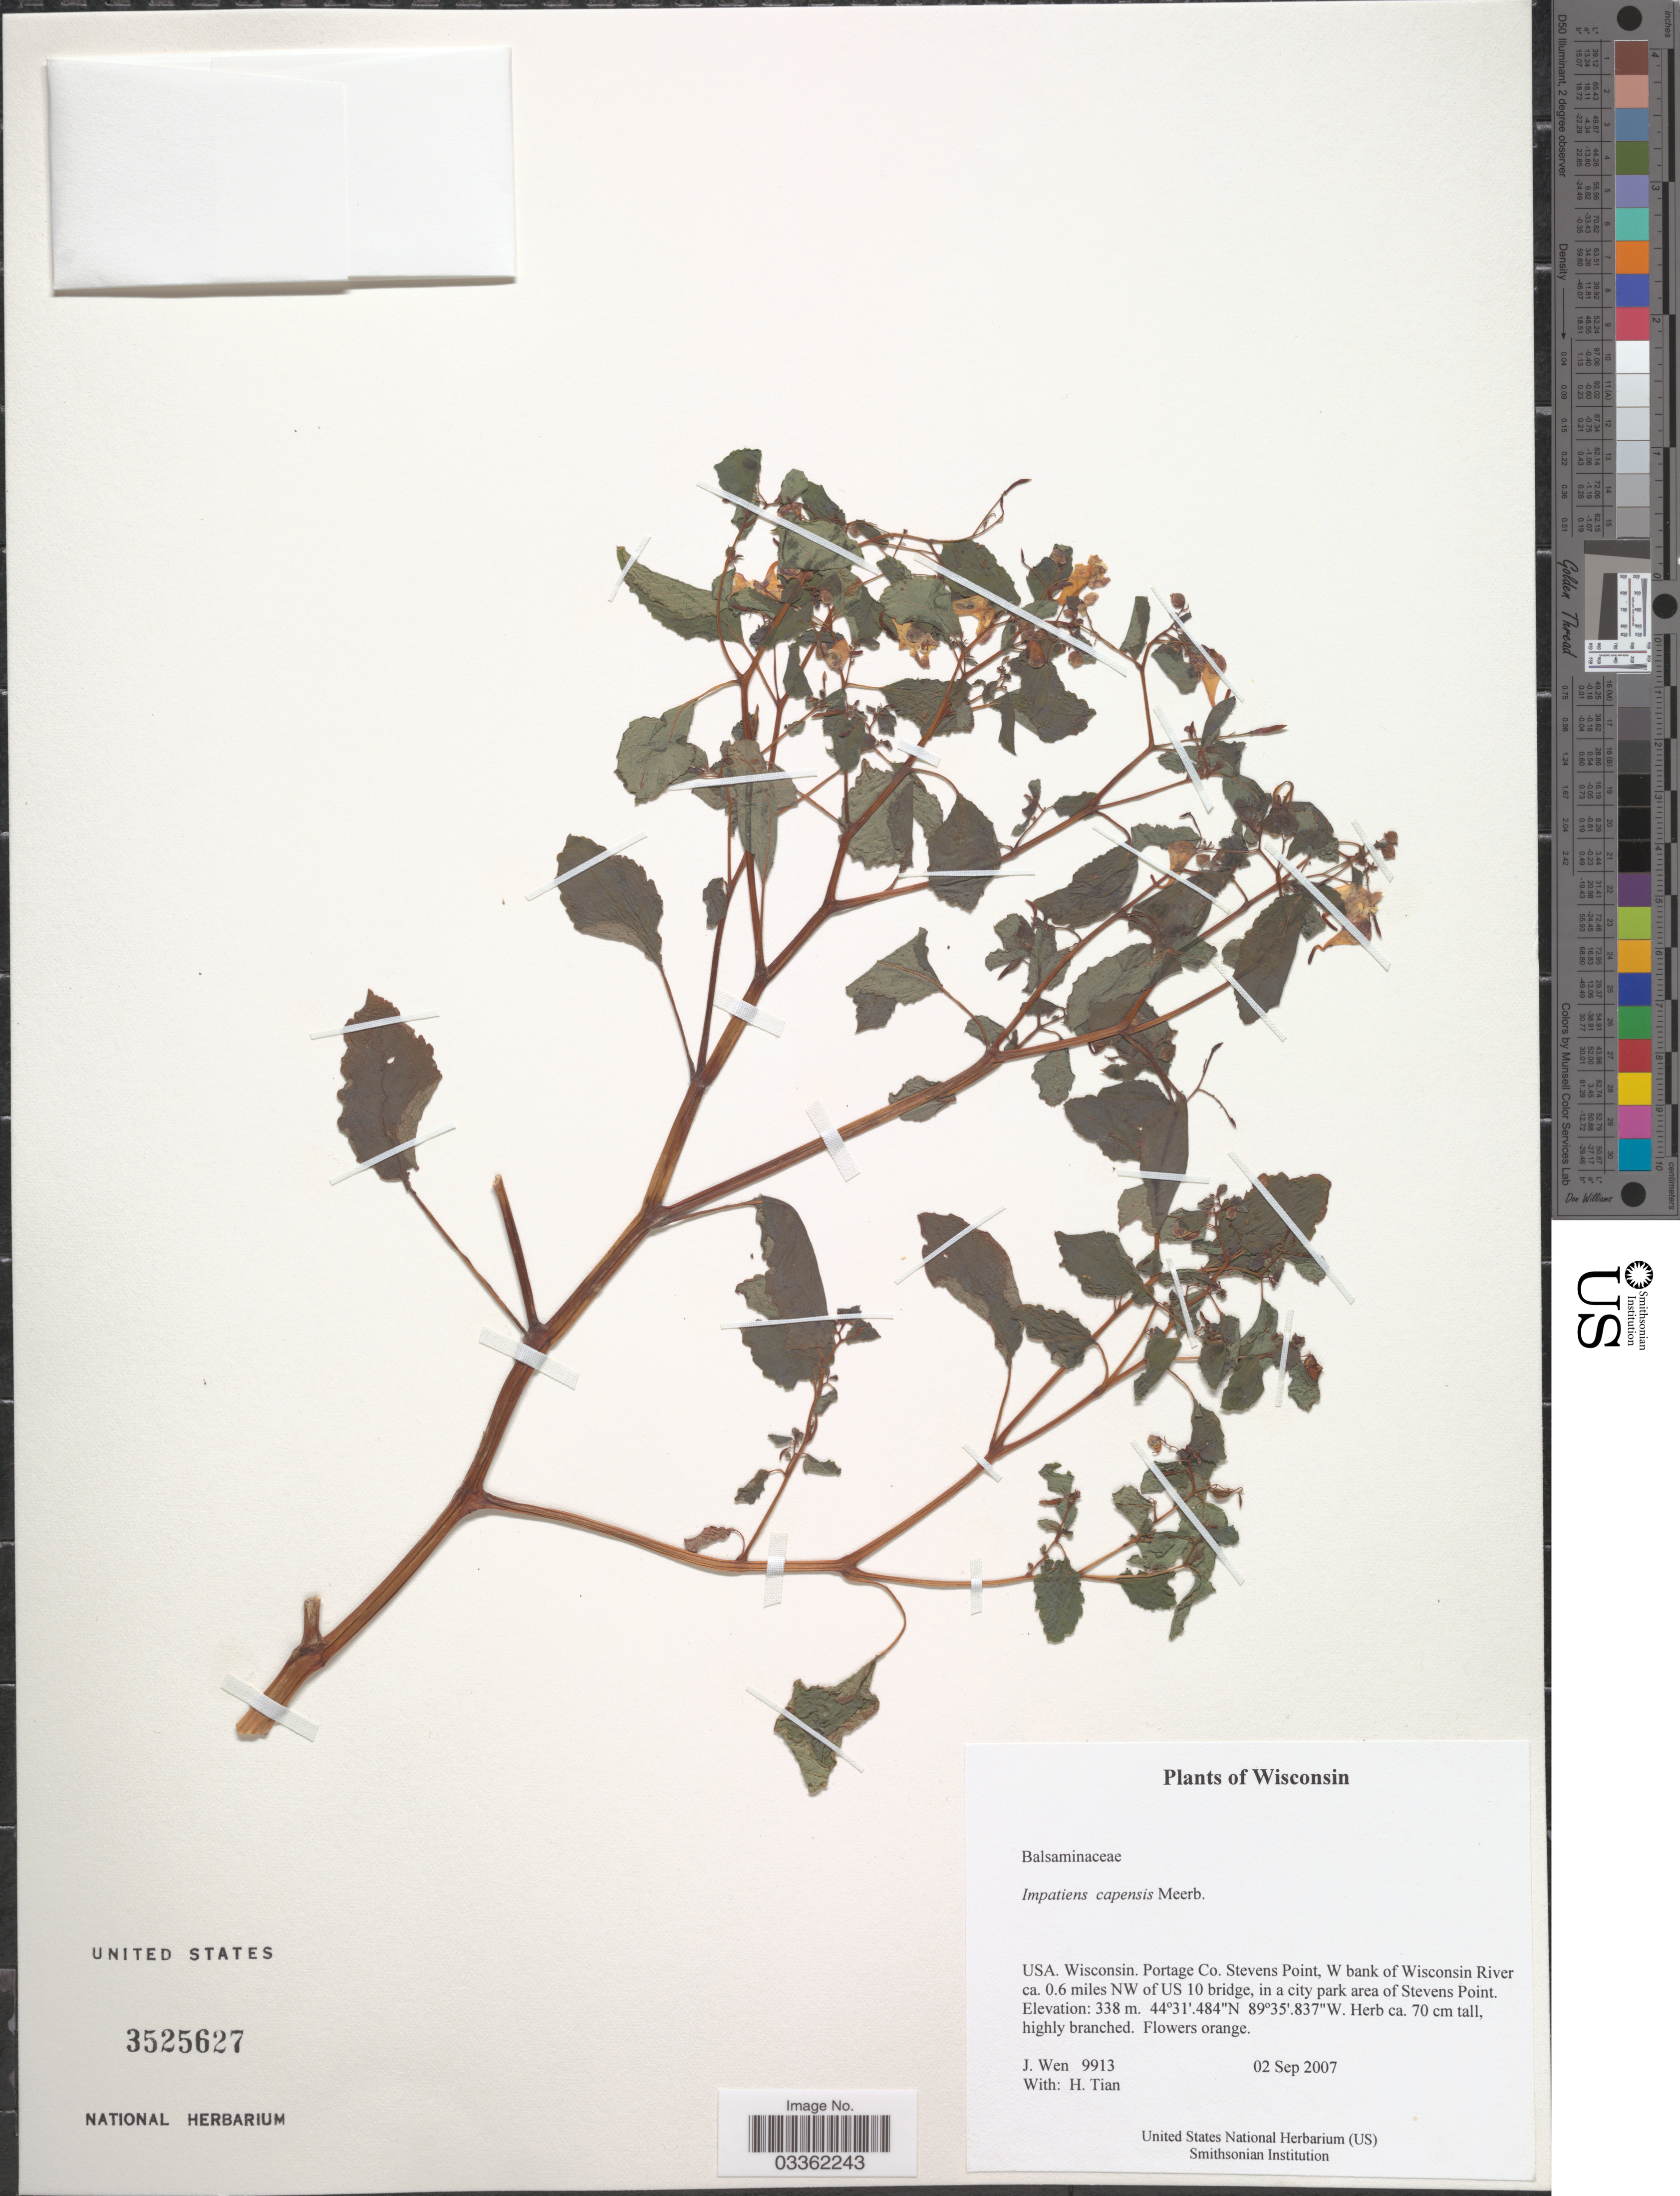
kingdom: Plantae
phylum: Tracheophyta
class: Magnoliopsida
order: Ericales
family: Balsaminaceae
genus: Impatiens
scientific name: Impatiens capensis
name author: Meerb.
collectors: J. Wen & H. Tian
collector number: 9913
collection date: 2007-09-02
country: United States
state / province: Wisconsin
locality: Portage Co. Stevens Point, W bank of Wisconsin River ca. 0.6 miles NW of US 10 bridge, in a city park area of Stevens Point.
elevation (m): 338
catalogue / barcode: US 3525627